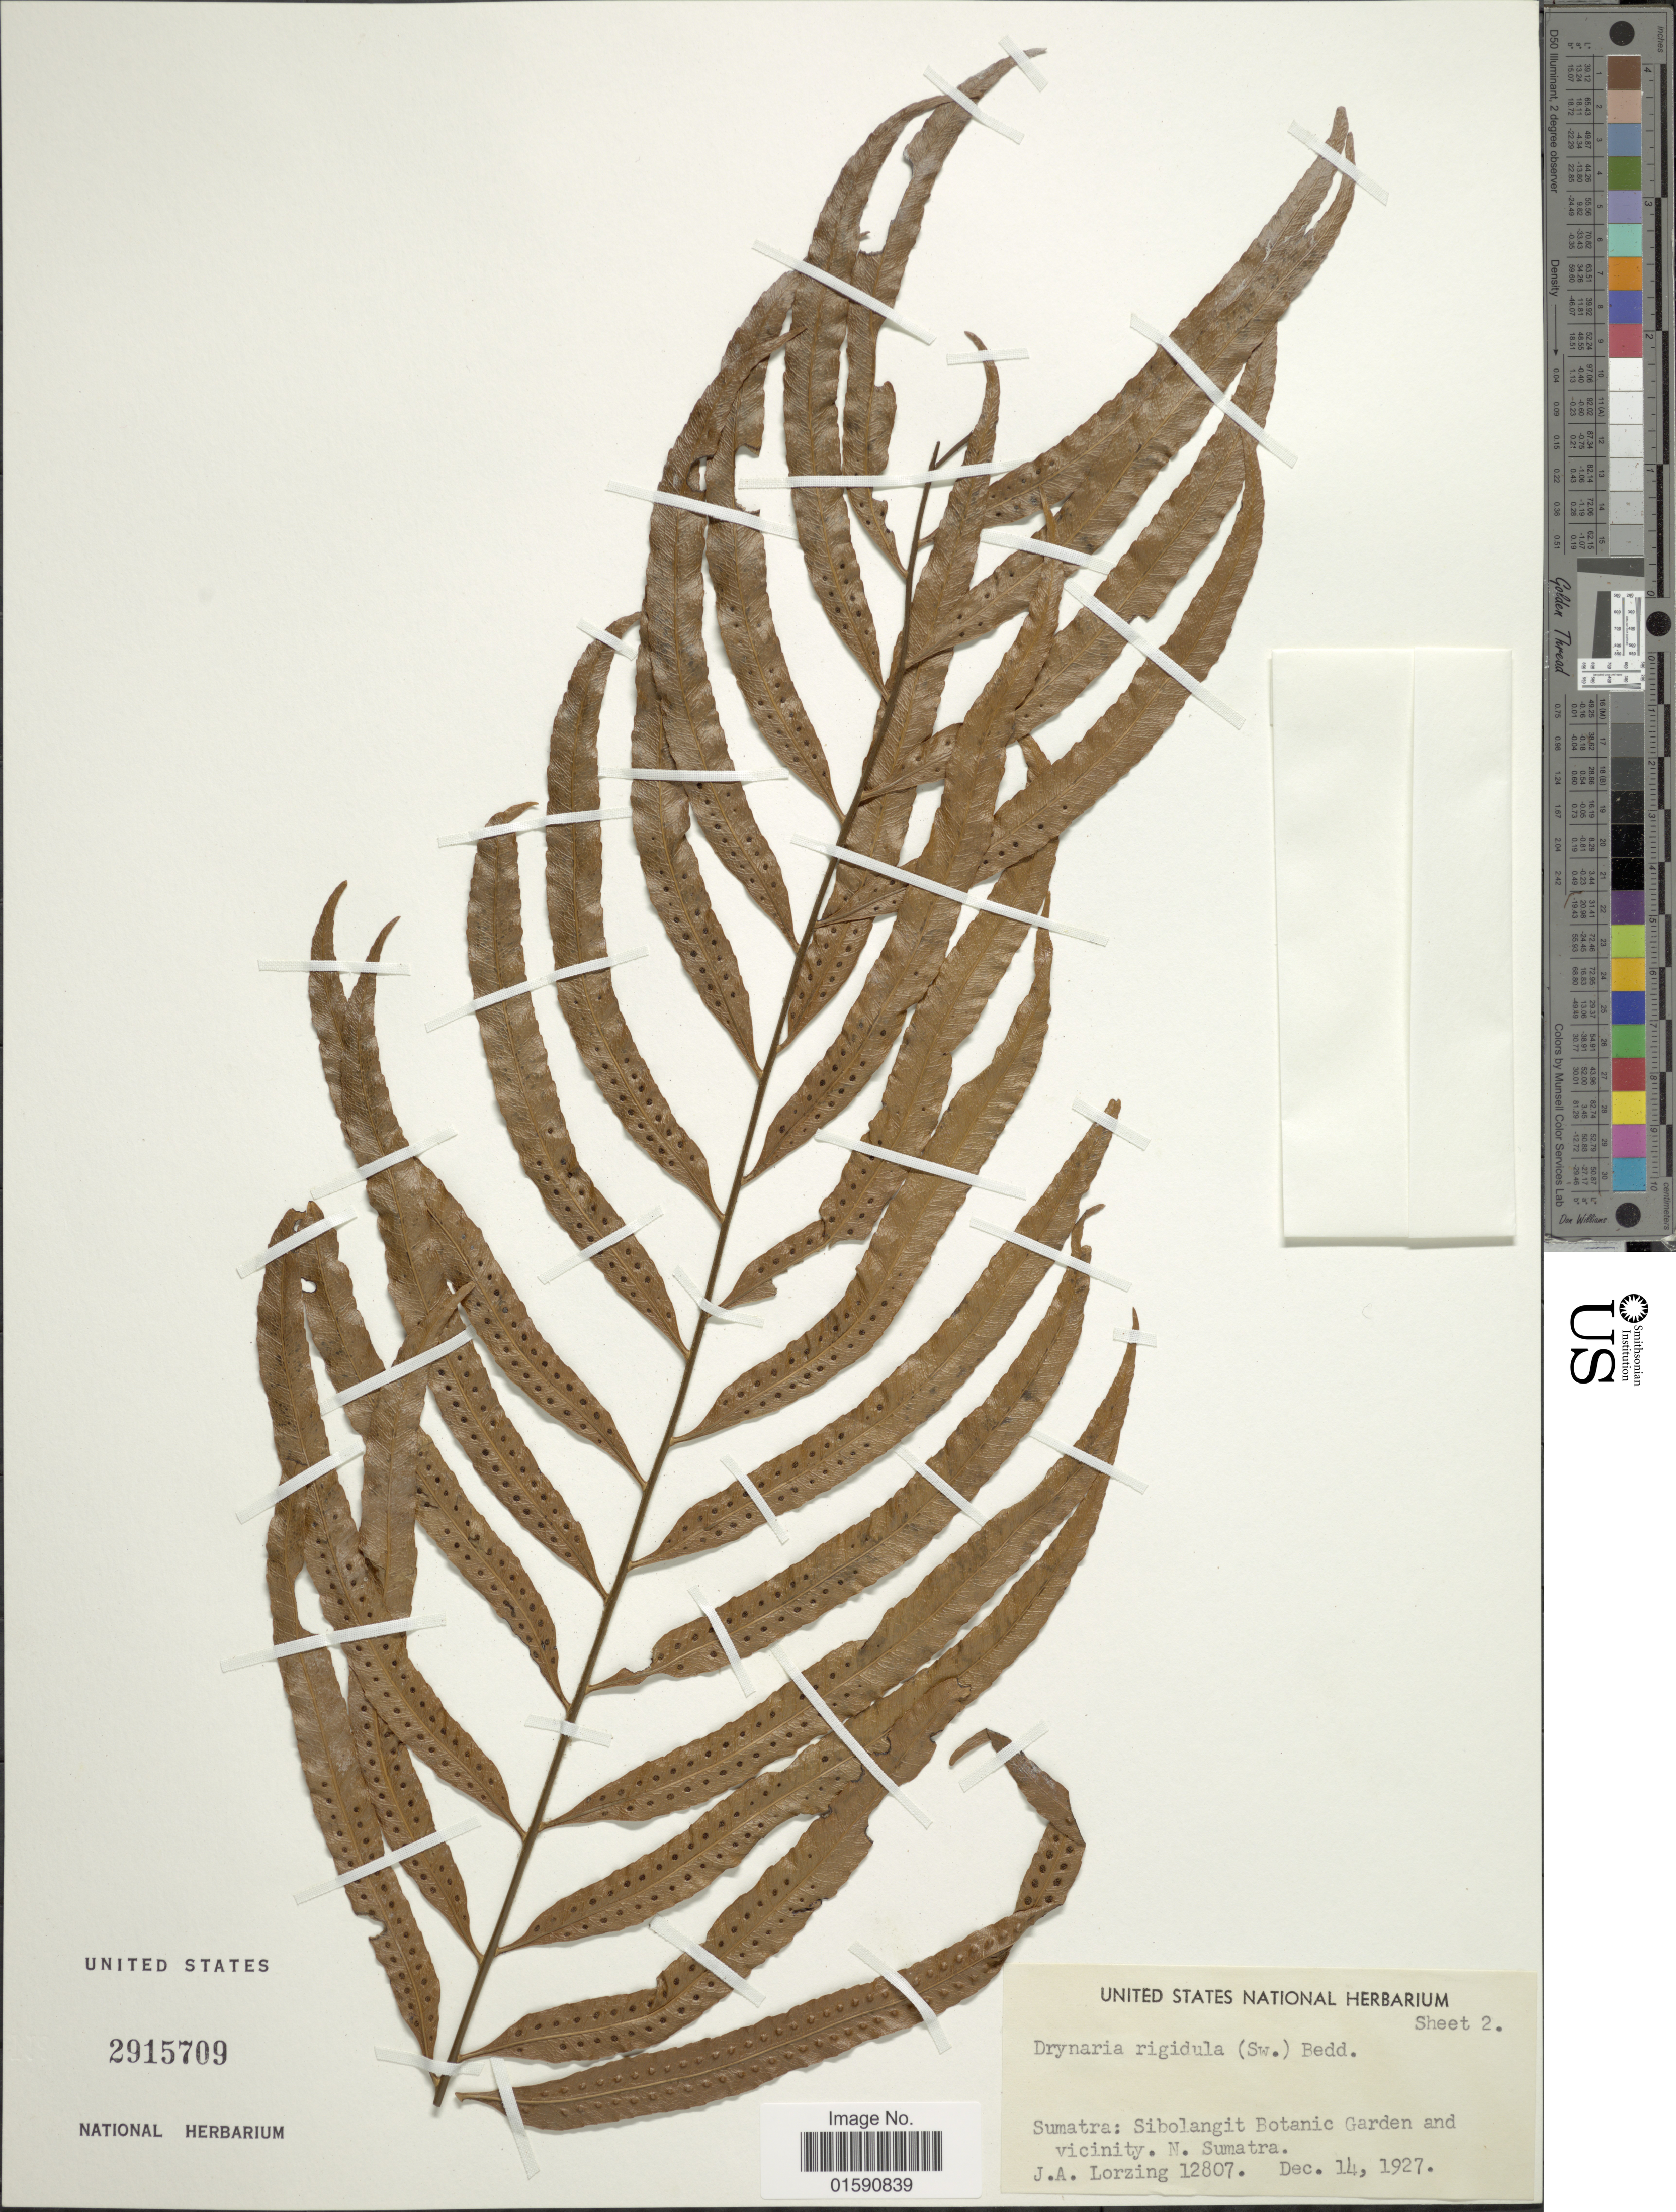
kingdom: Plantae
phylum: Tracheophyta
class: Polypodiopsida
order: Polypodiales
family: Polypodiaceae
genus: Drynaria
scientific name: Drynaria rigidula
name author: (Sw.) Bedd.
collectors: J. Lorzing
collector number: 12807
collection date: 1927-12-14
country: Indonesia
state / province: Sumatra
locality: Sumatra: Sibolangit Botanic Garden and vicinity, N. Sumatra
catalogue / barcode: US 2915709